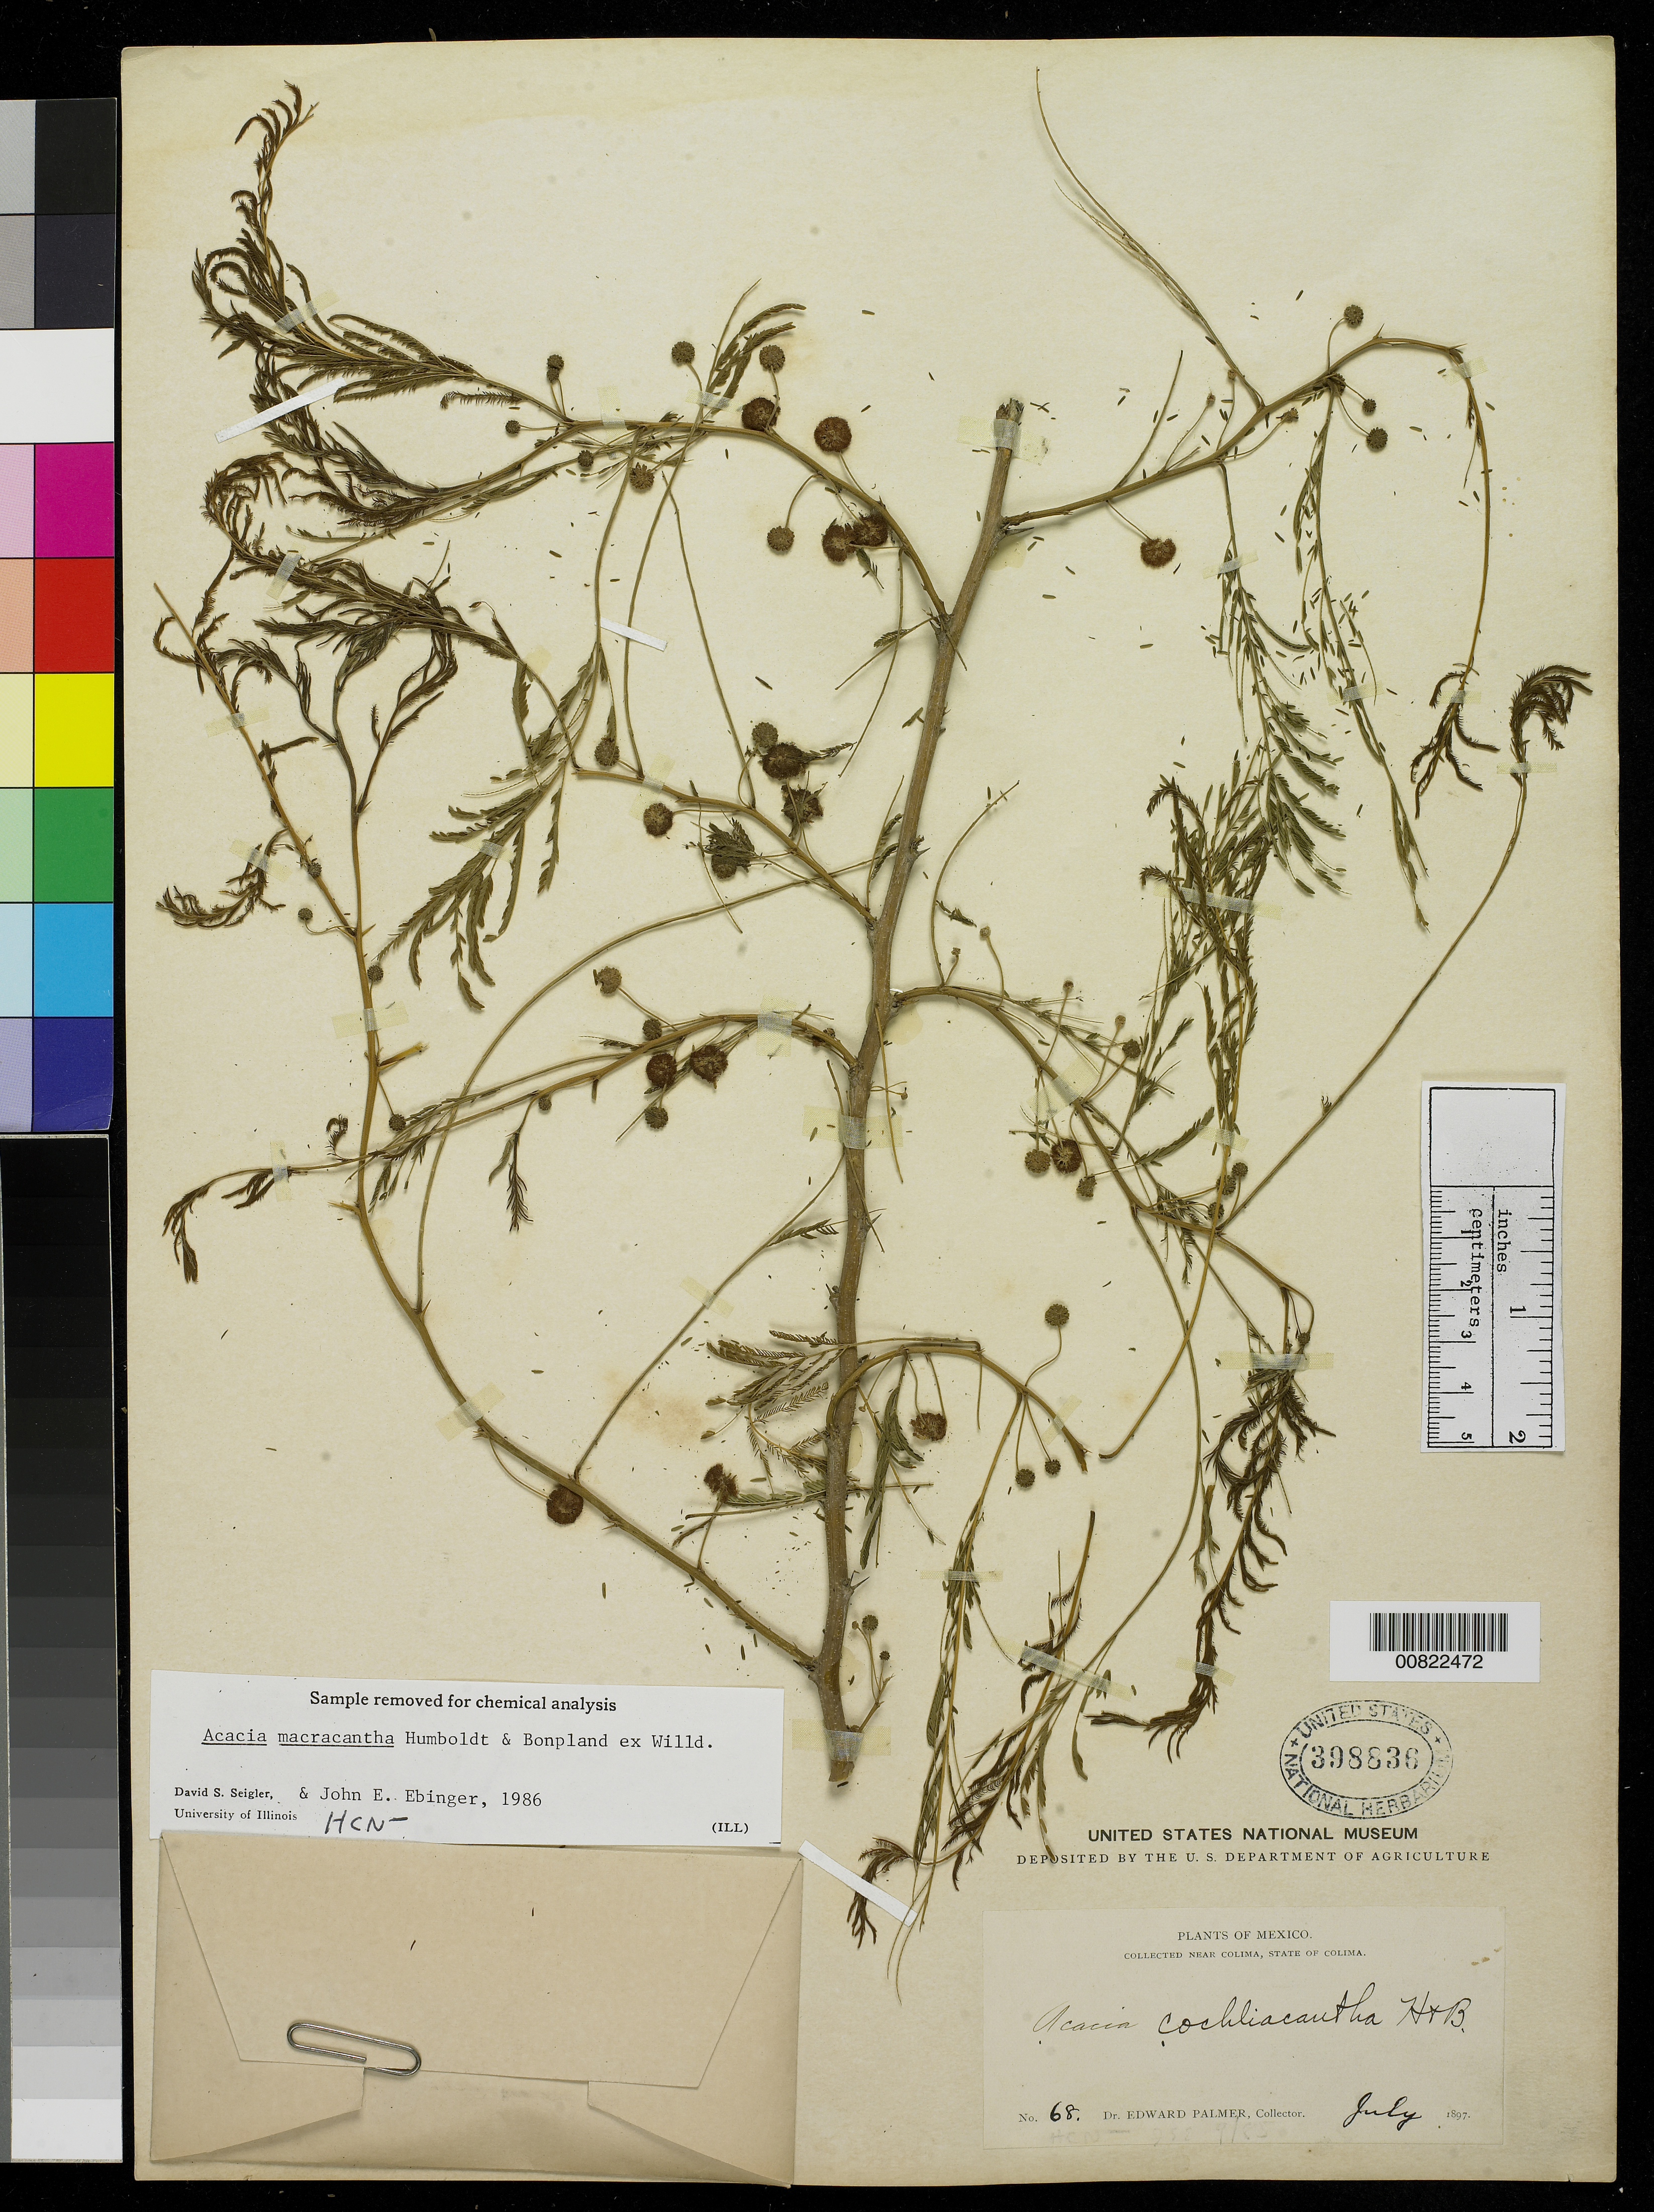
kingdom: Plantae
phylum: Tracheophyta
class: Magnoliopsida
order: Fabales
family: Fabaceae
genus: Vachellia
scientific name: Vachellia macracantha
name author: (Humb. & Bonpl. ex Willd.) Seigler & Ebinger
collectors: E. Palmer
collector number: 68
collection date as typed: Jul 1897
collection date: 1897-07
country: Mexico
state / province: Colima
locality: Near Colima, Colima.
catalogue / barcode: US 398836